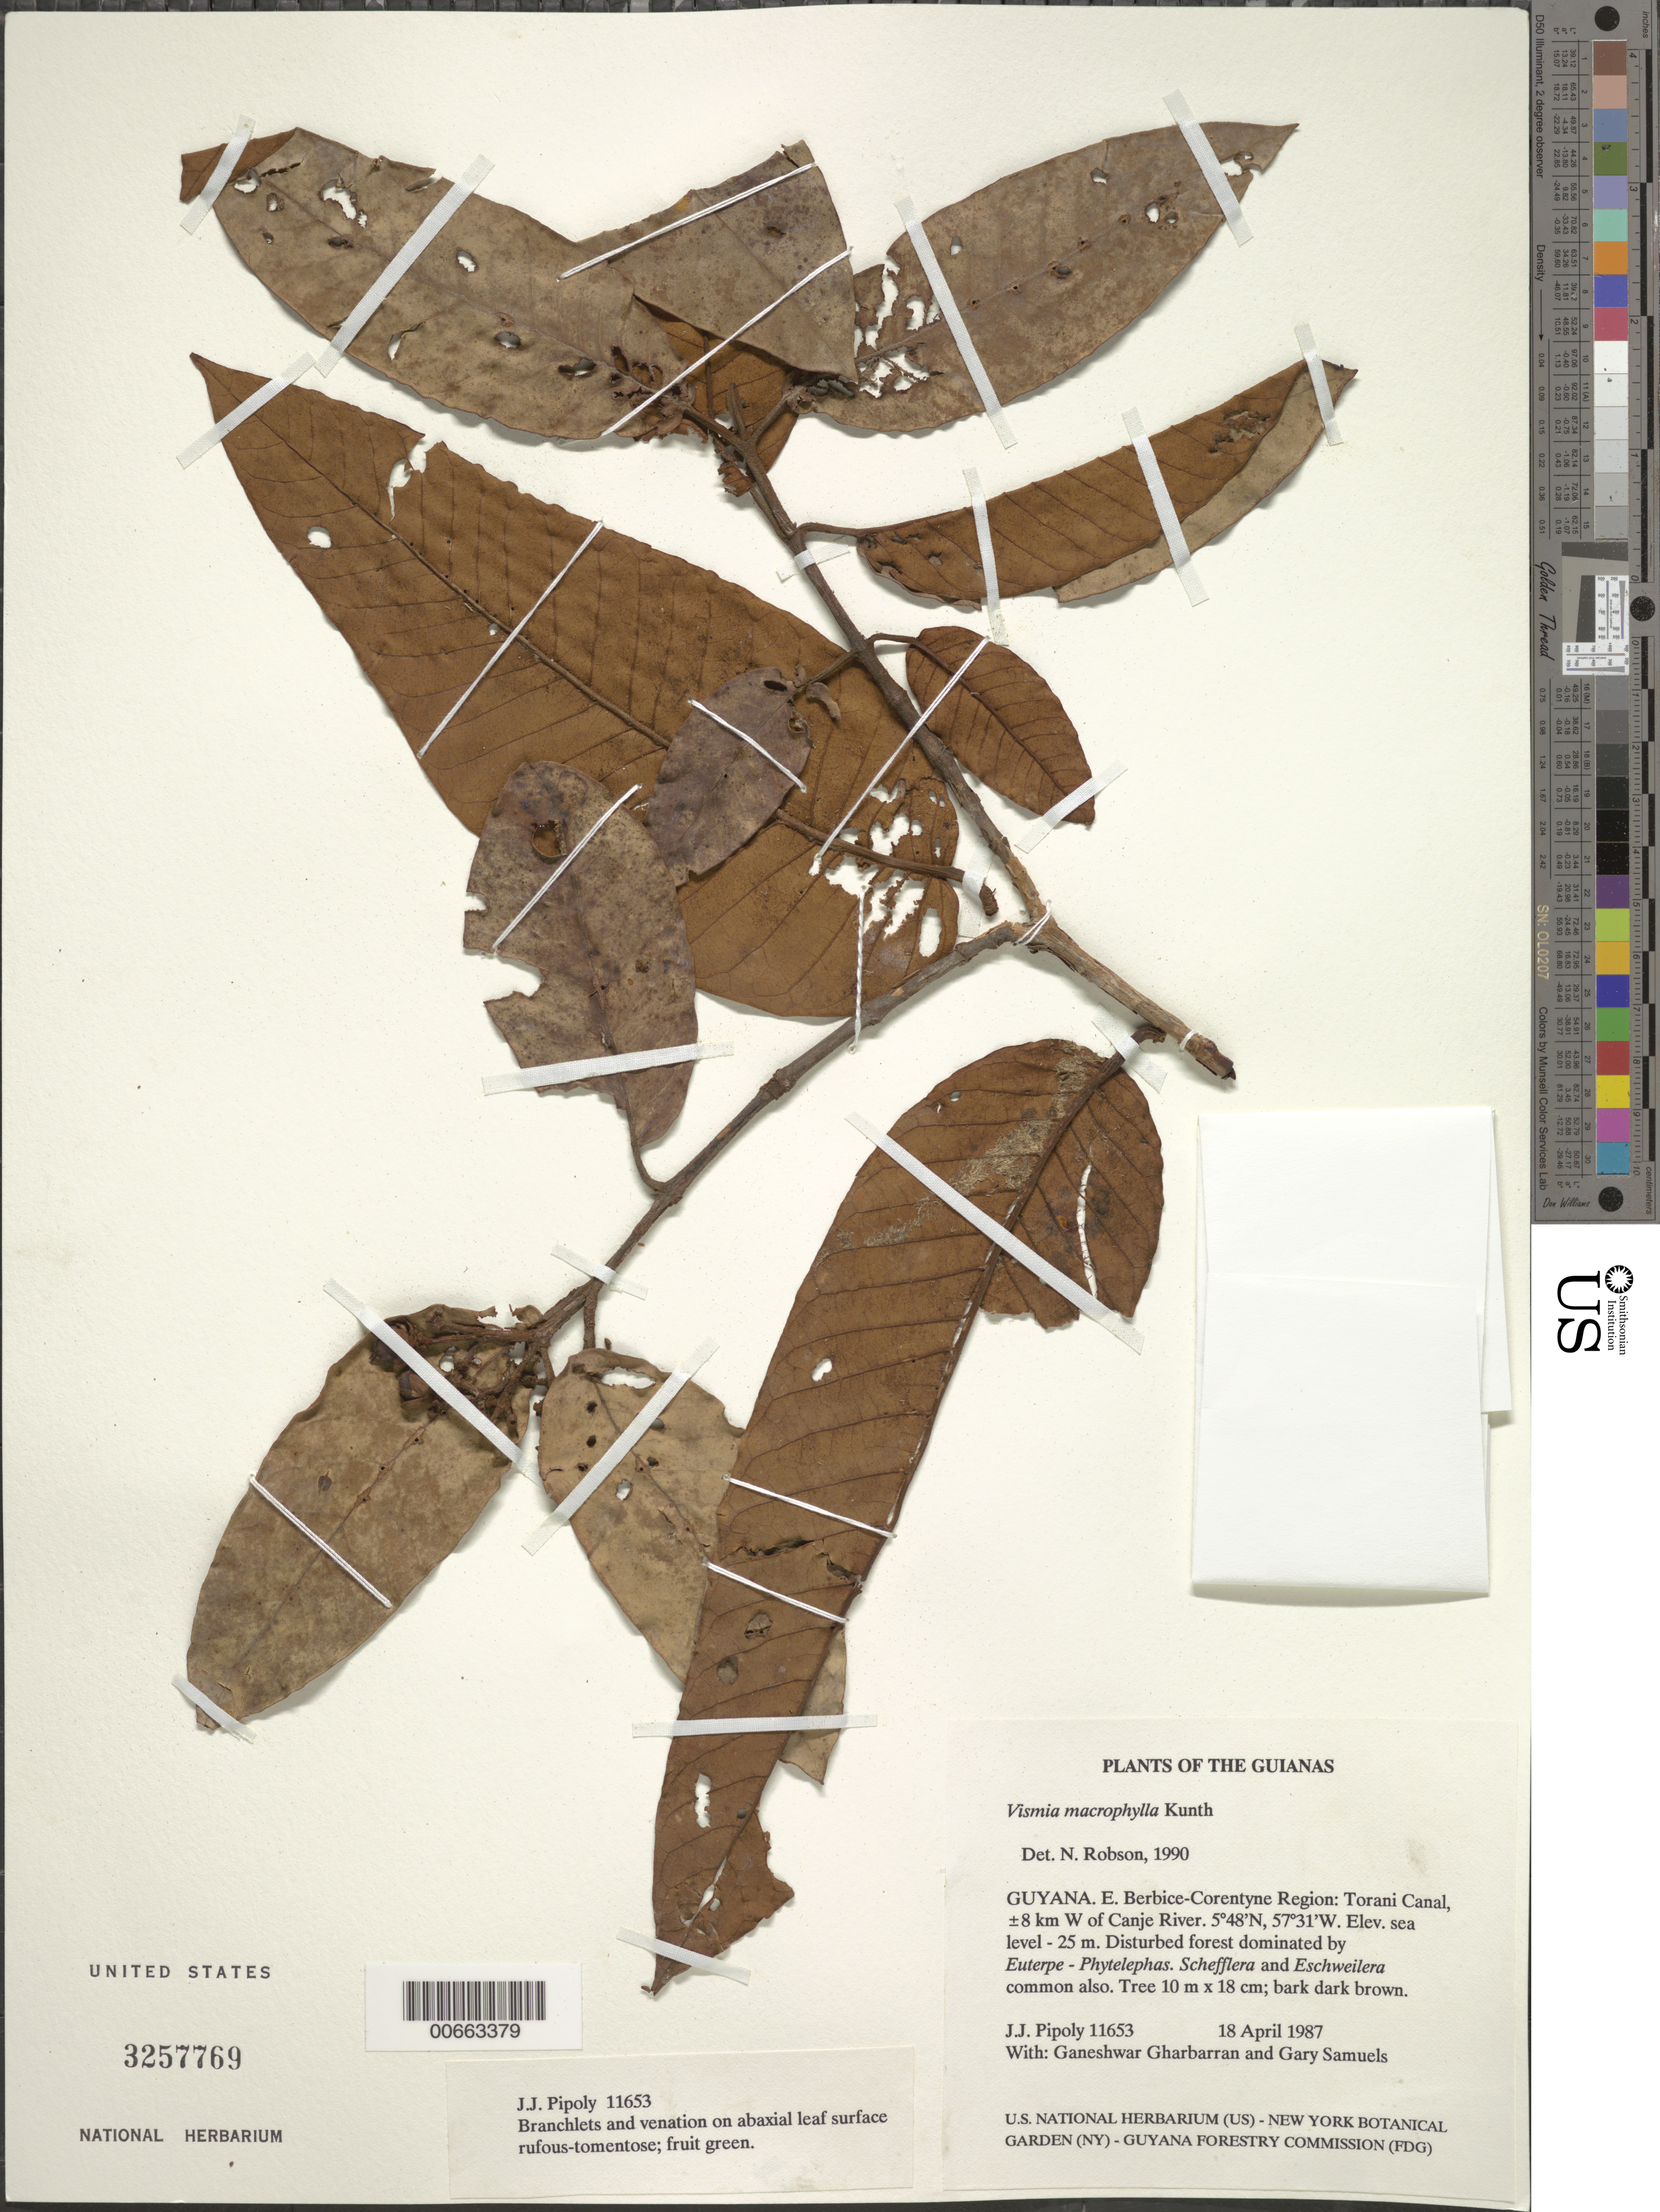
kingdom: Plantae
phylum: Tracheophyta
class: Magnoliopsida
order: Malpighiales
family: Hypericaceae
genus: Vismia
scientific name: Vismia macrophylla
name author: Kunth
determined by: Robson, Norman K. B.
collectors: J. J. Pipoly, G. Gharbarran & G. Samuels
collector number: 11653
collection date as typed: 18 April 1987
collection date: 1987-04-18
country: Guyana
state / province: E. Berbice-Corentyne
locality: Torani Canal, ±8 km W of Canje River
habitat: Disturbed forest dominated by Euterpe-Phytelephas. Schefflera and Eschweilera common also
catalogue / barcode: US 3257769